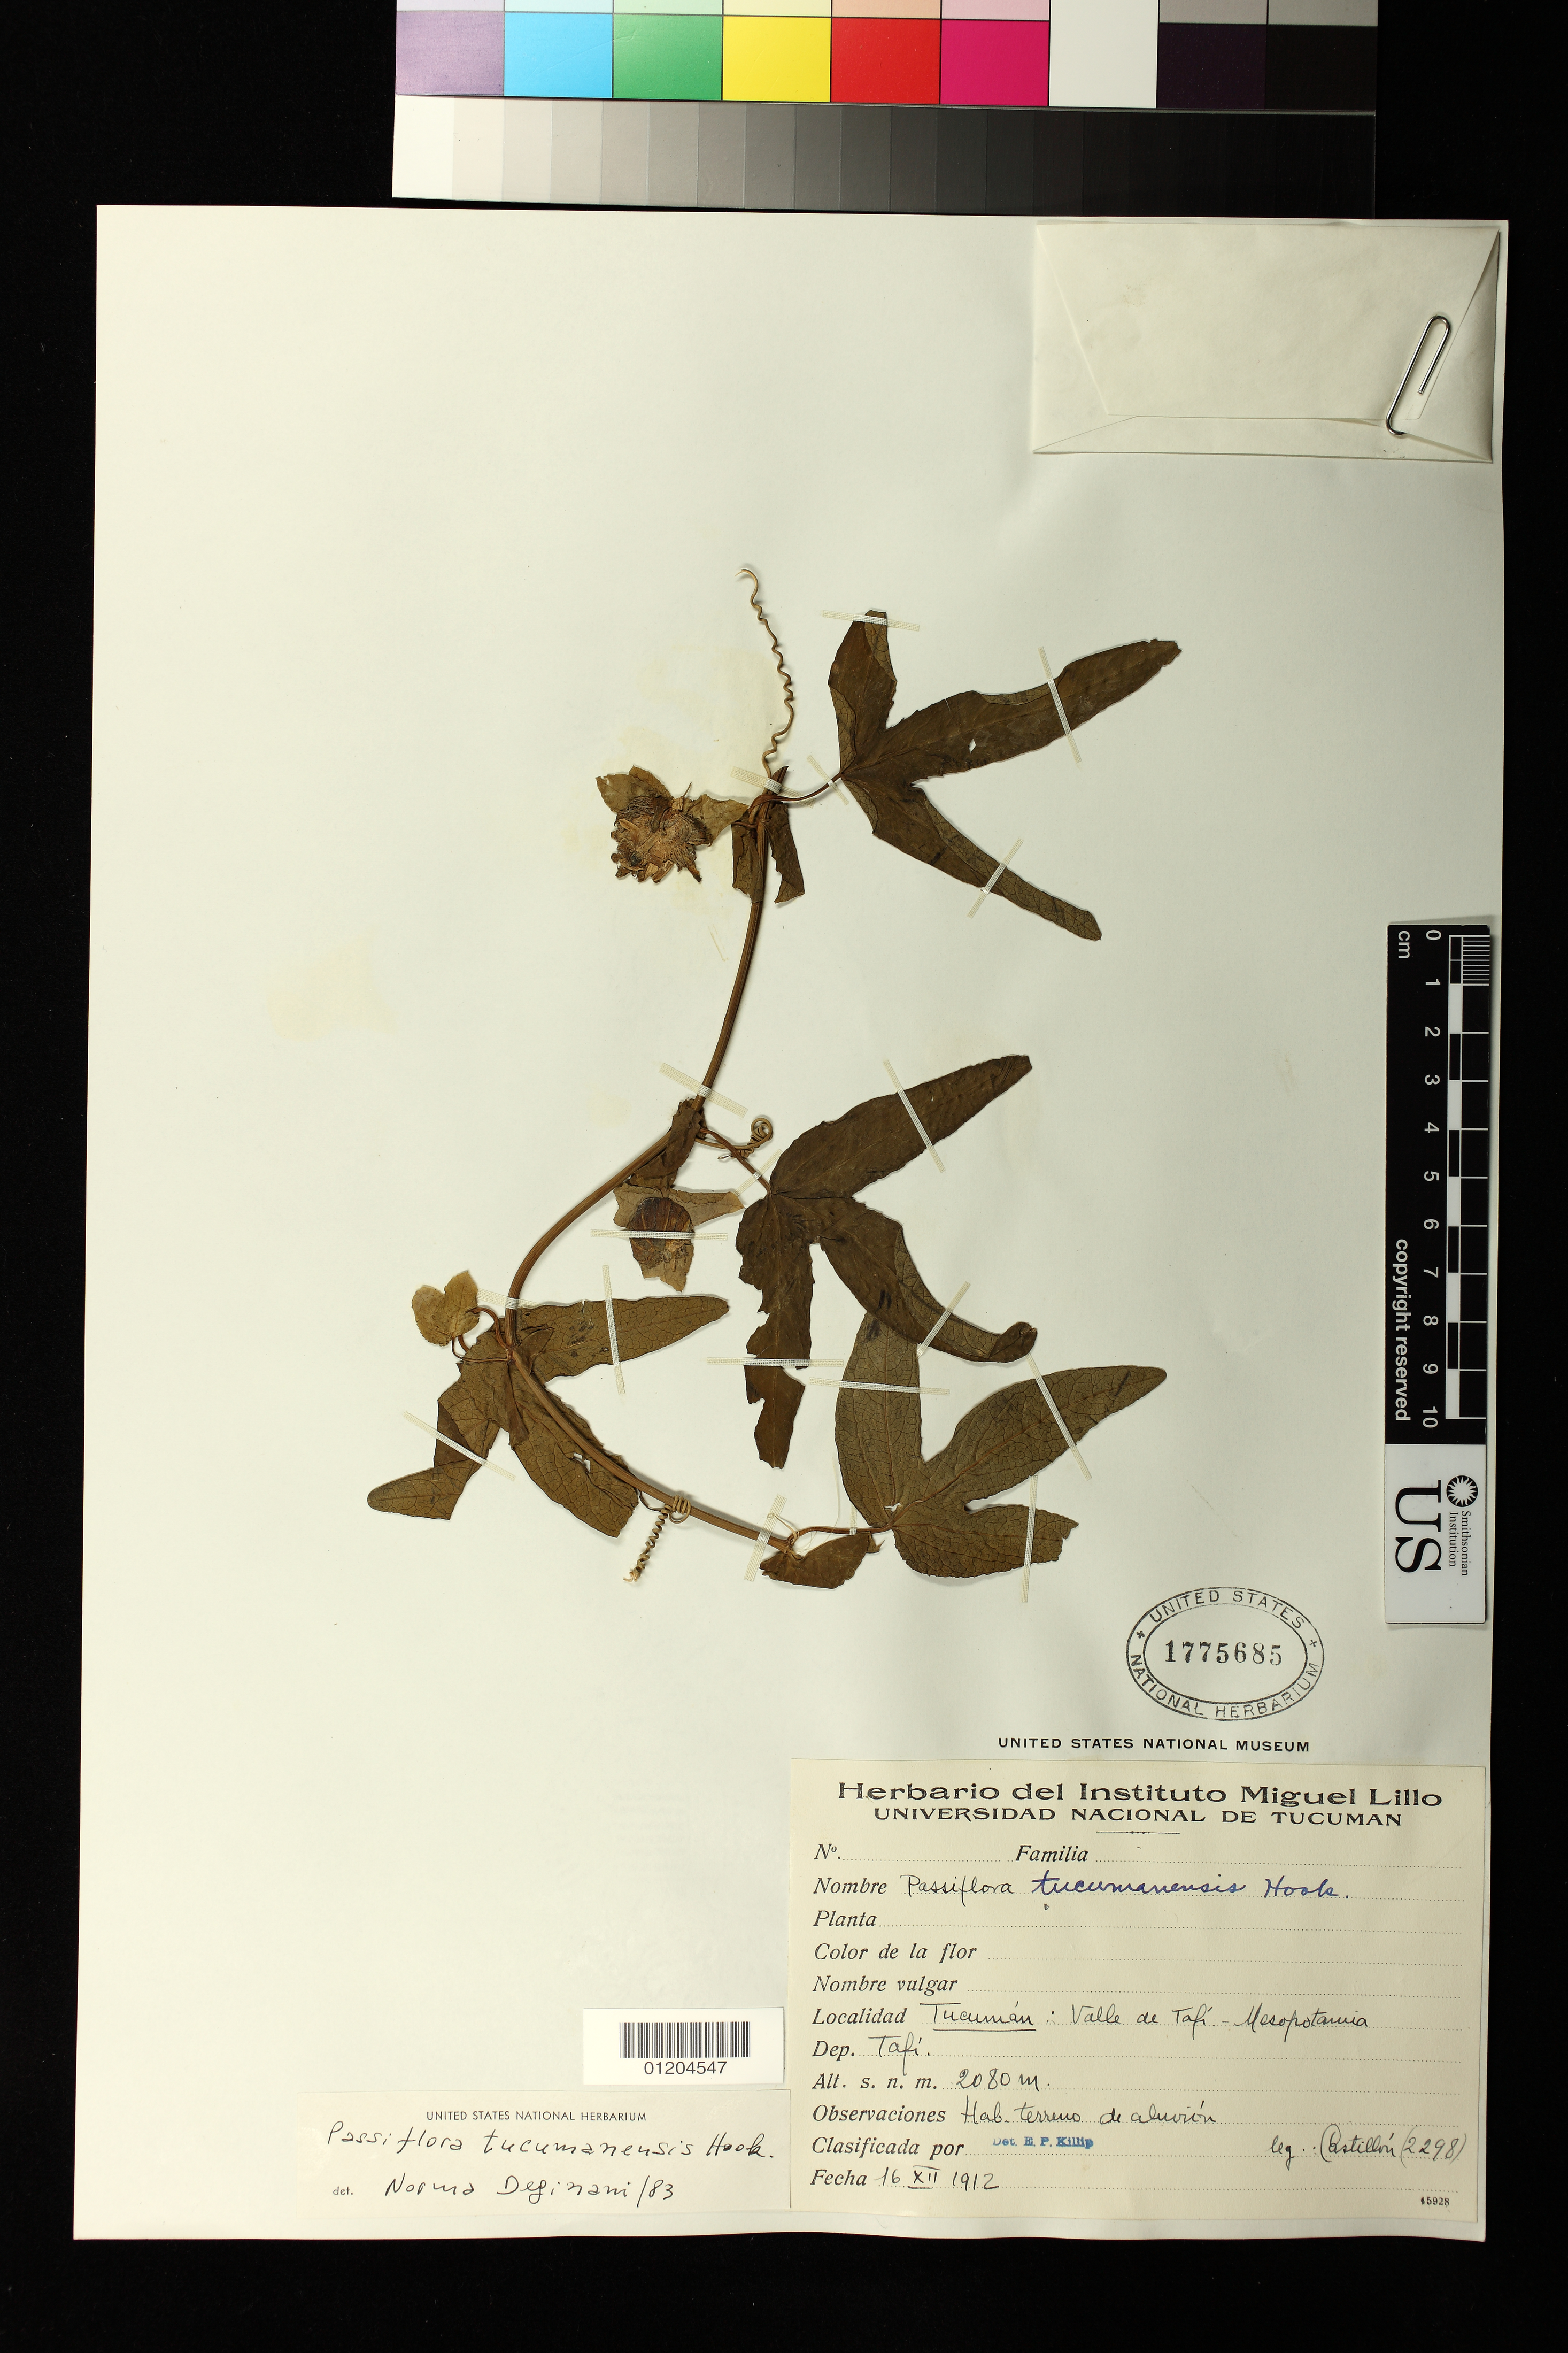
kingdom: Plantae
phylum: Tracheophyta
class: Magnoliopsida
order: Malpighiales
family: Passifloraceae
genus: Passiflora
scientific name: Passiflora tucumanensis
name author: Hook.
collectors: Castillon, --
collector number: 2298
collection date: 1912-12-16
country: Argentina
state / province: Tucuman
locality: Valle de Tafi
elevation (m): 2080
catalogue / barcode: US 1775685